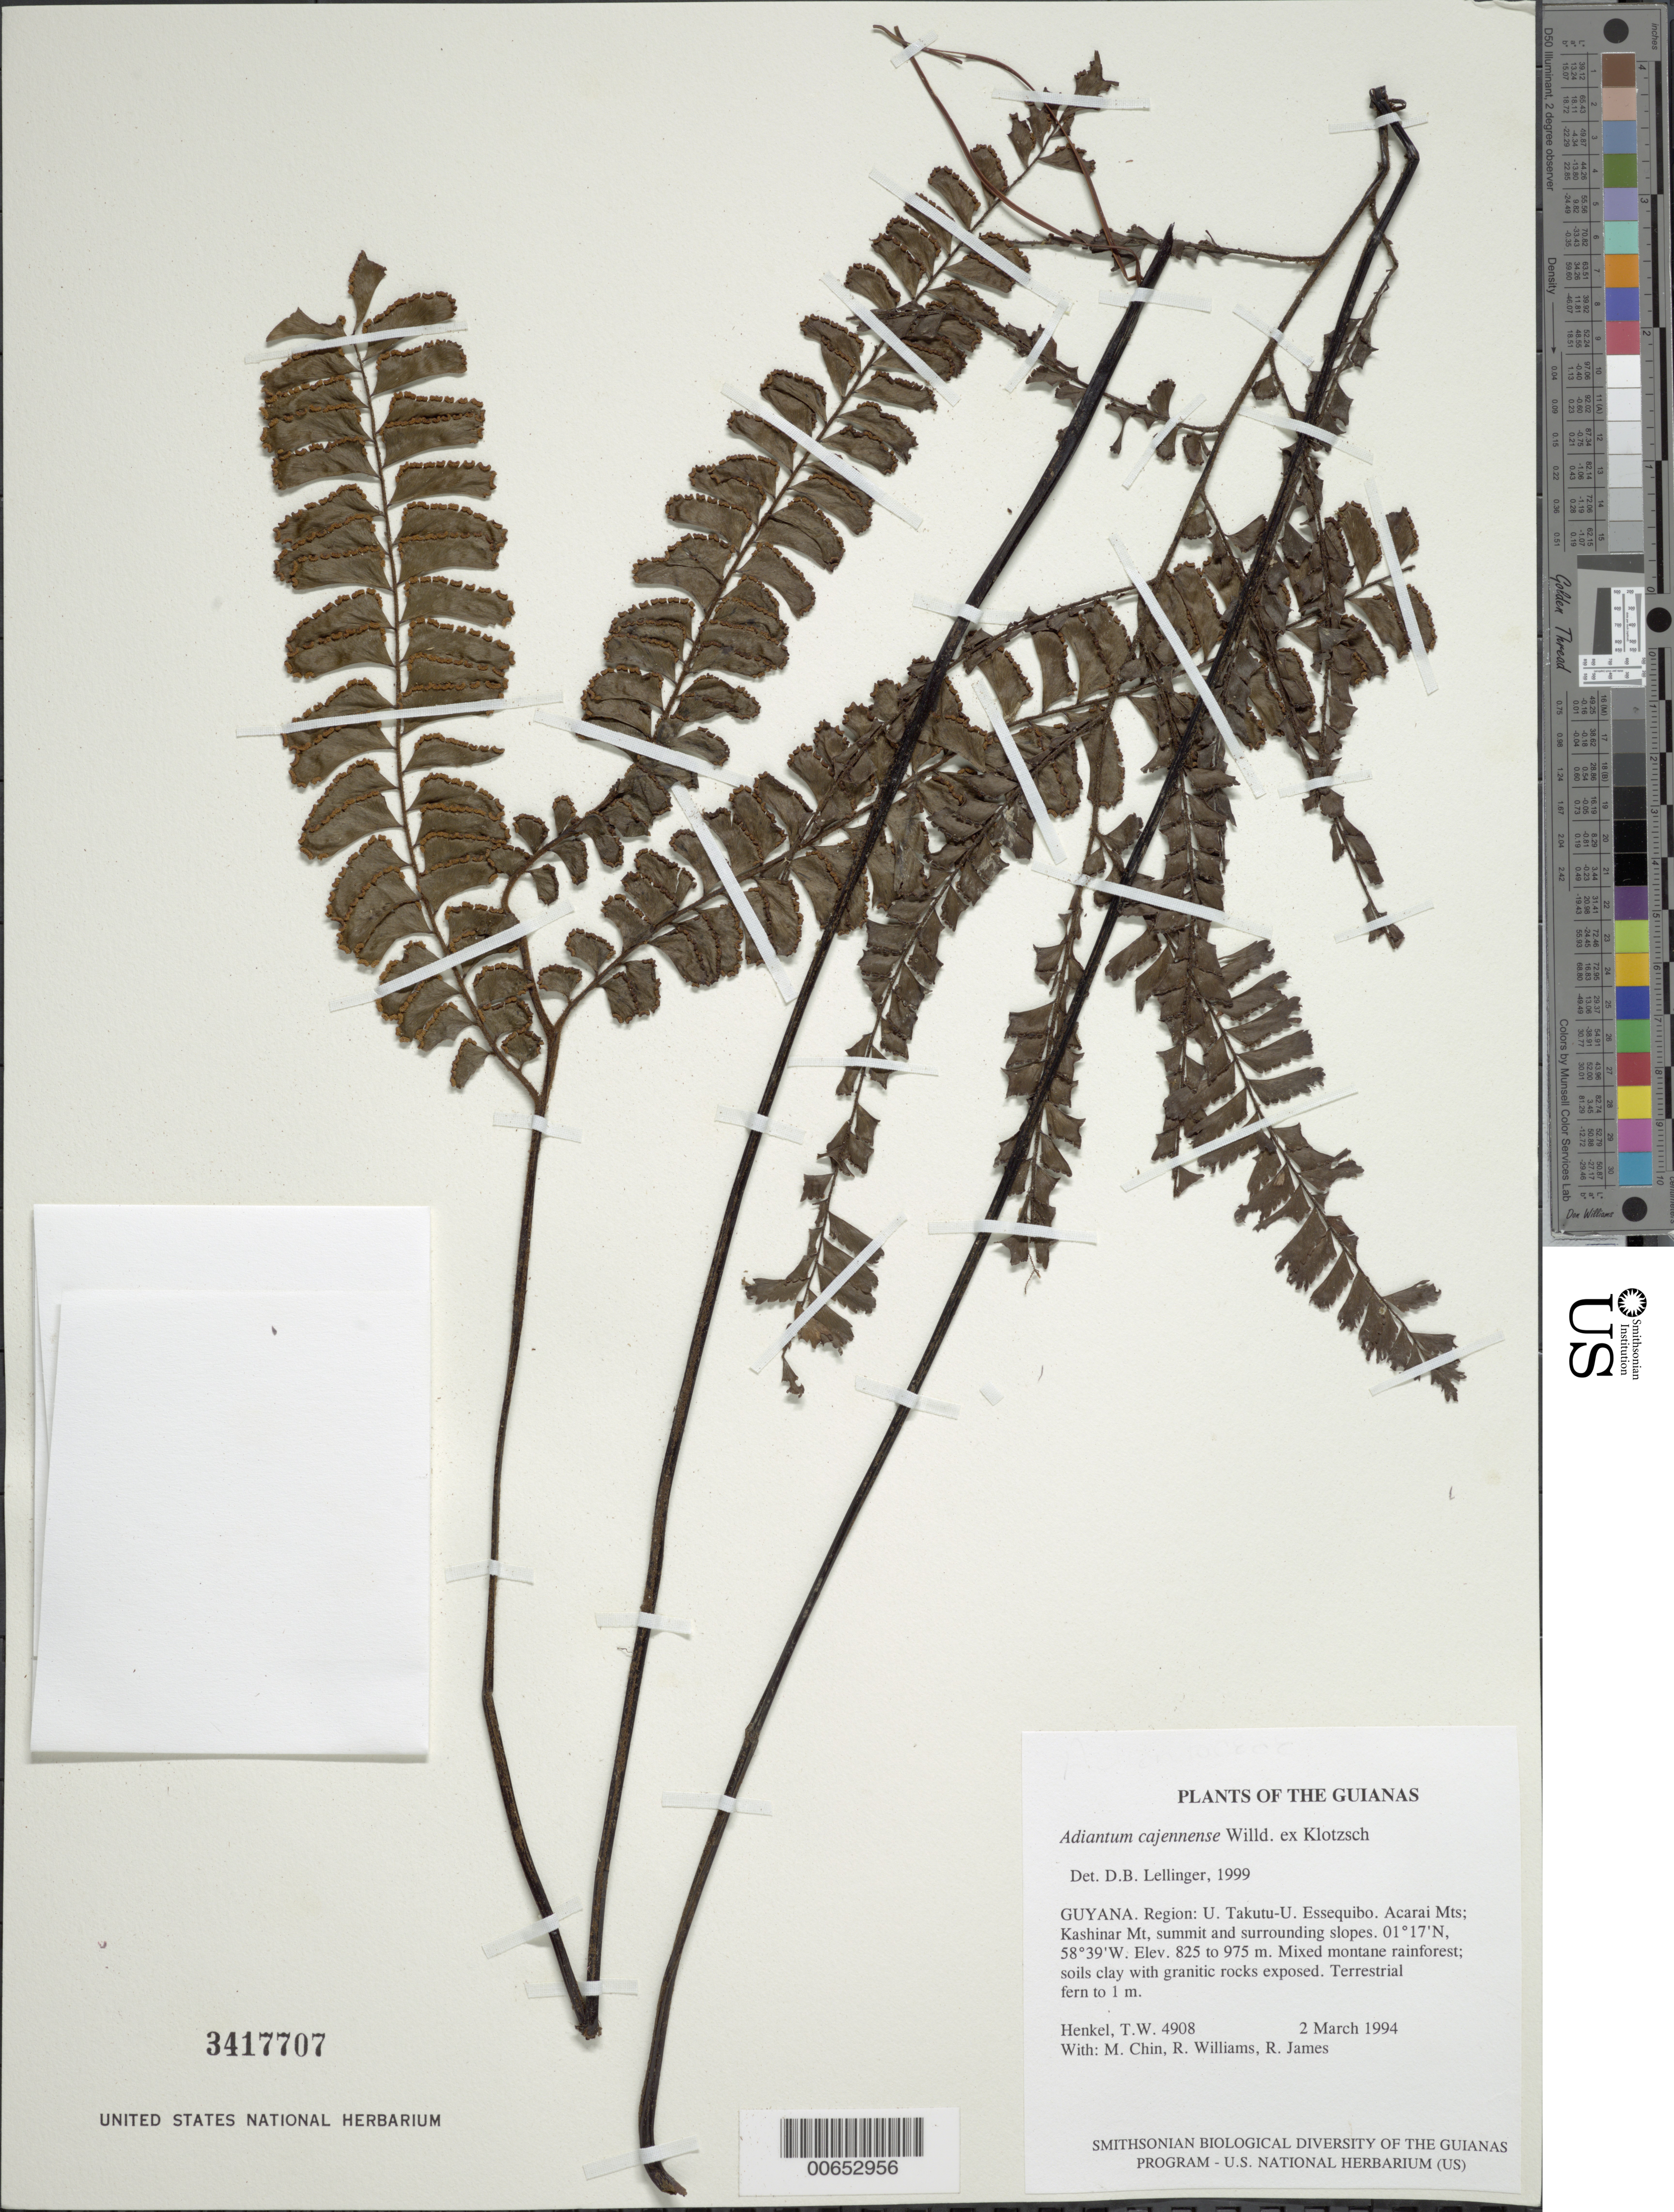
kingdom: Plantae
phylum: Tracheophyta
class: Polypodiopsida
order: Polypodiales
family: Pteridaceae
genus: Adiantum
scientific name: Adiantum cajennense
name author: Willd. ex Klotzsch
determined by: Lellinger, David B., (BOT), Smithsonian Institution - National Museum of Natural History (UNITED STATES)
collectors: T. Henkel, M. Chin, R. Williams & R. James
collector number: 4908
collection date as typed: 2 March 1994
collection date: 1994-03-02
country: Guyana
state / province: U. Takutu-U. Essequibo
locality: Acarai Mts; Kashinar Mt, summit and surrounding slopes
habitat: Mixed montane rainforest; soils clay with granitic rocks exposed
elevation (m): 825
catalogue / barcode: US 3417707